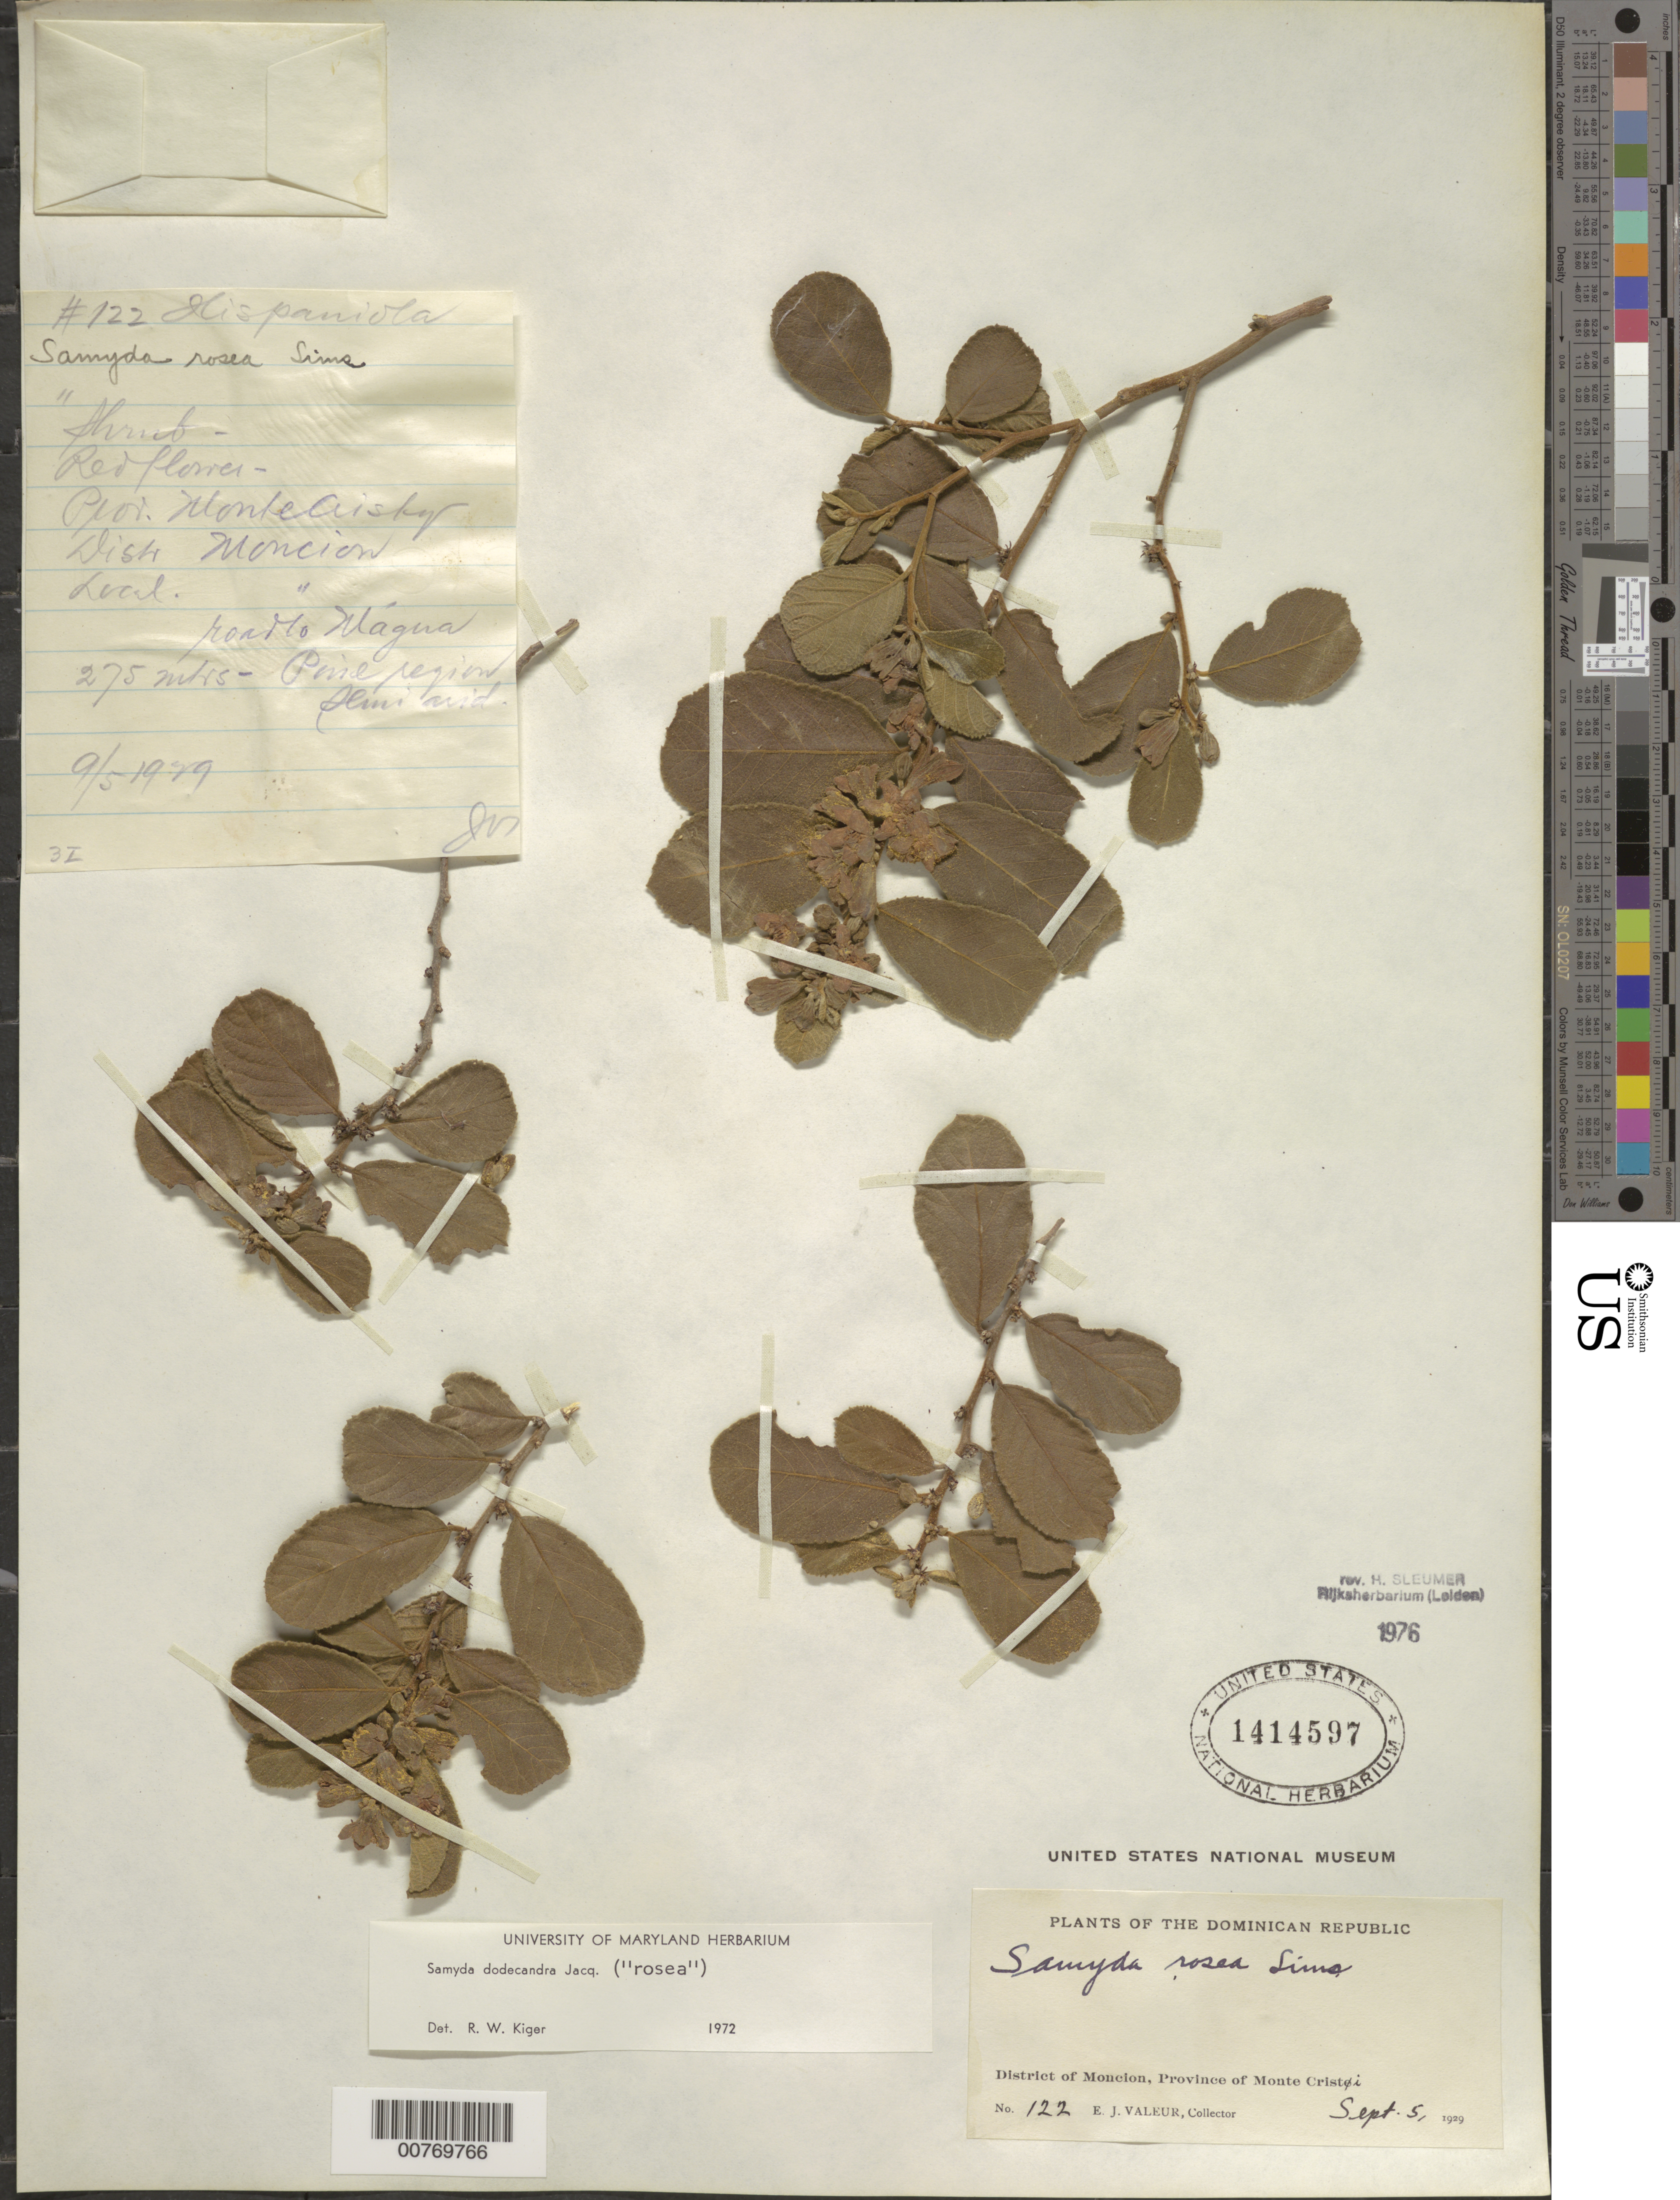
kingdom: Plantae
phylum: Tracheophyta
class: Magnoliopsida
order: Malpighiales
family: Salicaceae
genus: Casearia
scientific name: Casearia dodecandra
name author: (Jacq.) T. Samar. & M.H. Alford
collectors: E. Valeur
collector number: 122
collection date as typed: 05 Sep 1929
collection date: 1929-09-05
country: Dominican Republic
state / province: Monte Cristi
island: Hispaniola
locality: District of Moncion.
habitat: Pine region, semi arid.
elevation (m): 275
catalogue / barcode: US 1414597